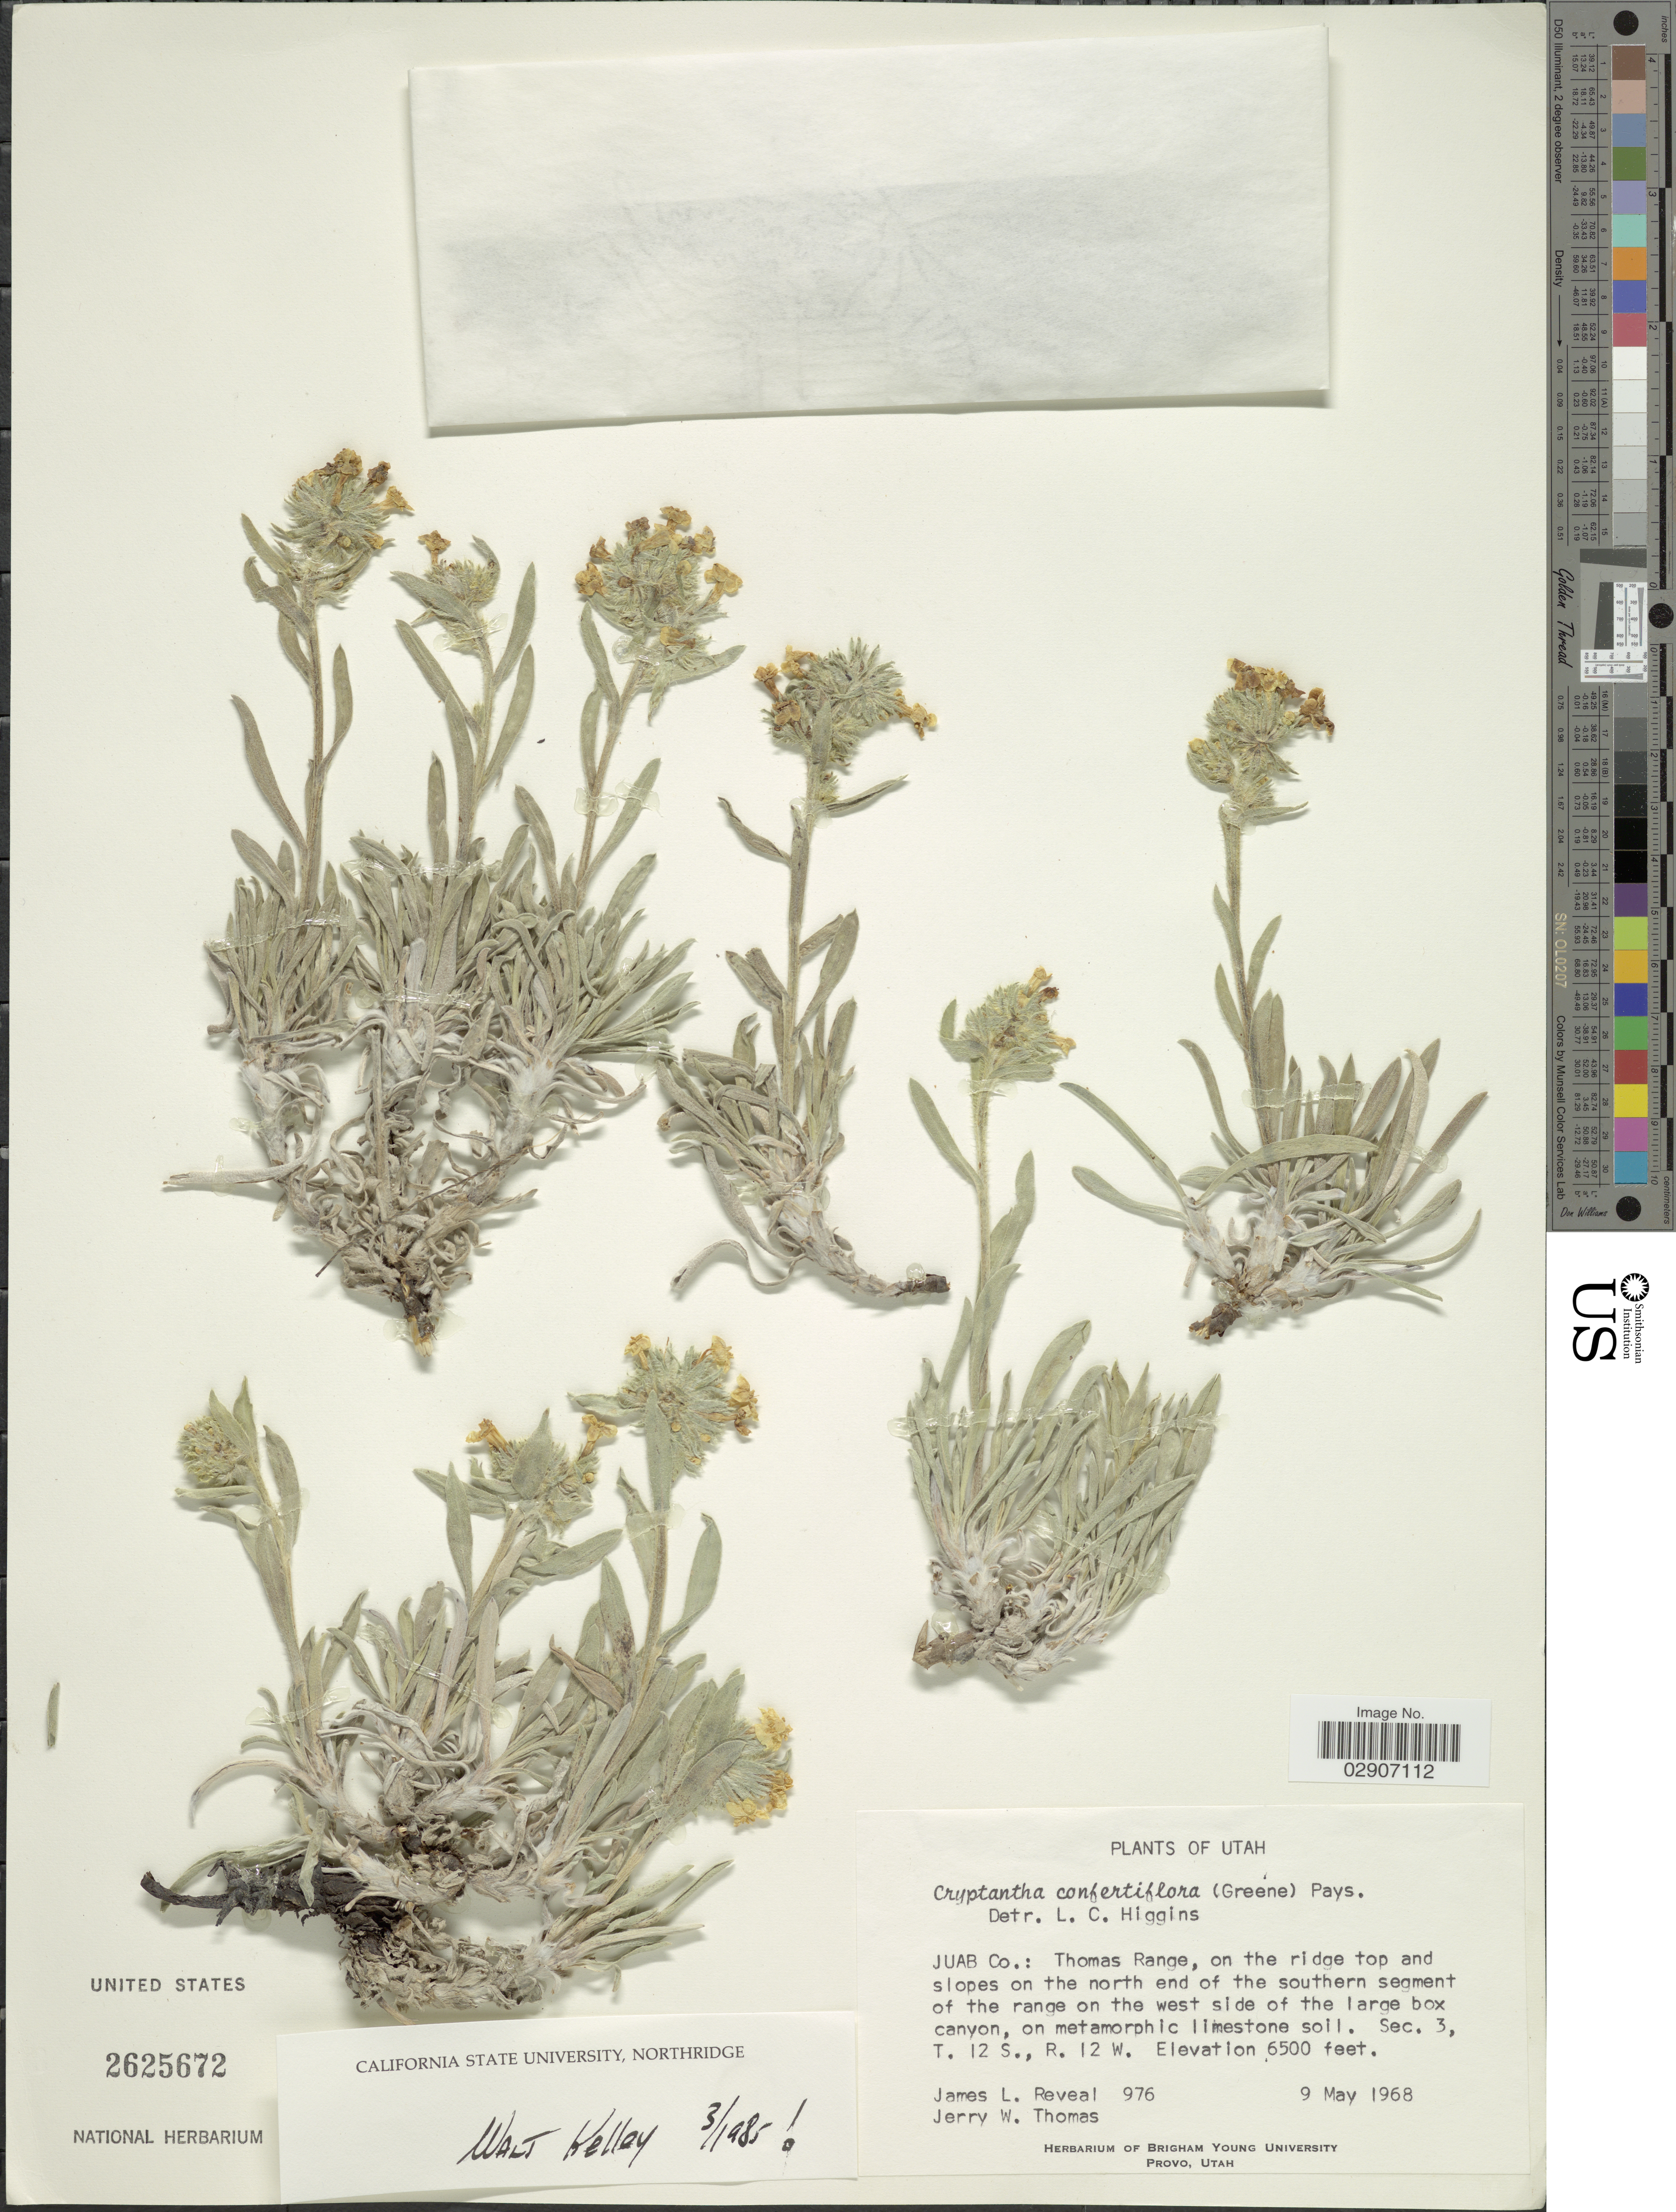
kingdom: Plantae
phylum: Tracheophyta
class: Magnoliopsida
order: Boraginales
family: Boraginaceae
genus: Cryptantha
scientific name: Cryptantha confertiflora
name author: (Greene) Payson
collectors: J. L. Reveal & J. W. Thomas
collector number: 976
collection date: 1968-05-09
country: United States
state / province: Utah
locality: Juab Co.: Thomas Range, on the ridge top and slopes on the north end of the southern segment of the range on the range on the west side of the large box canyon, on metamorphic limestone soil. Sec. 3, T. 12 S., R. 12 W.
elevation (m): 1981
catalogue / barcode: US 2625672